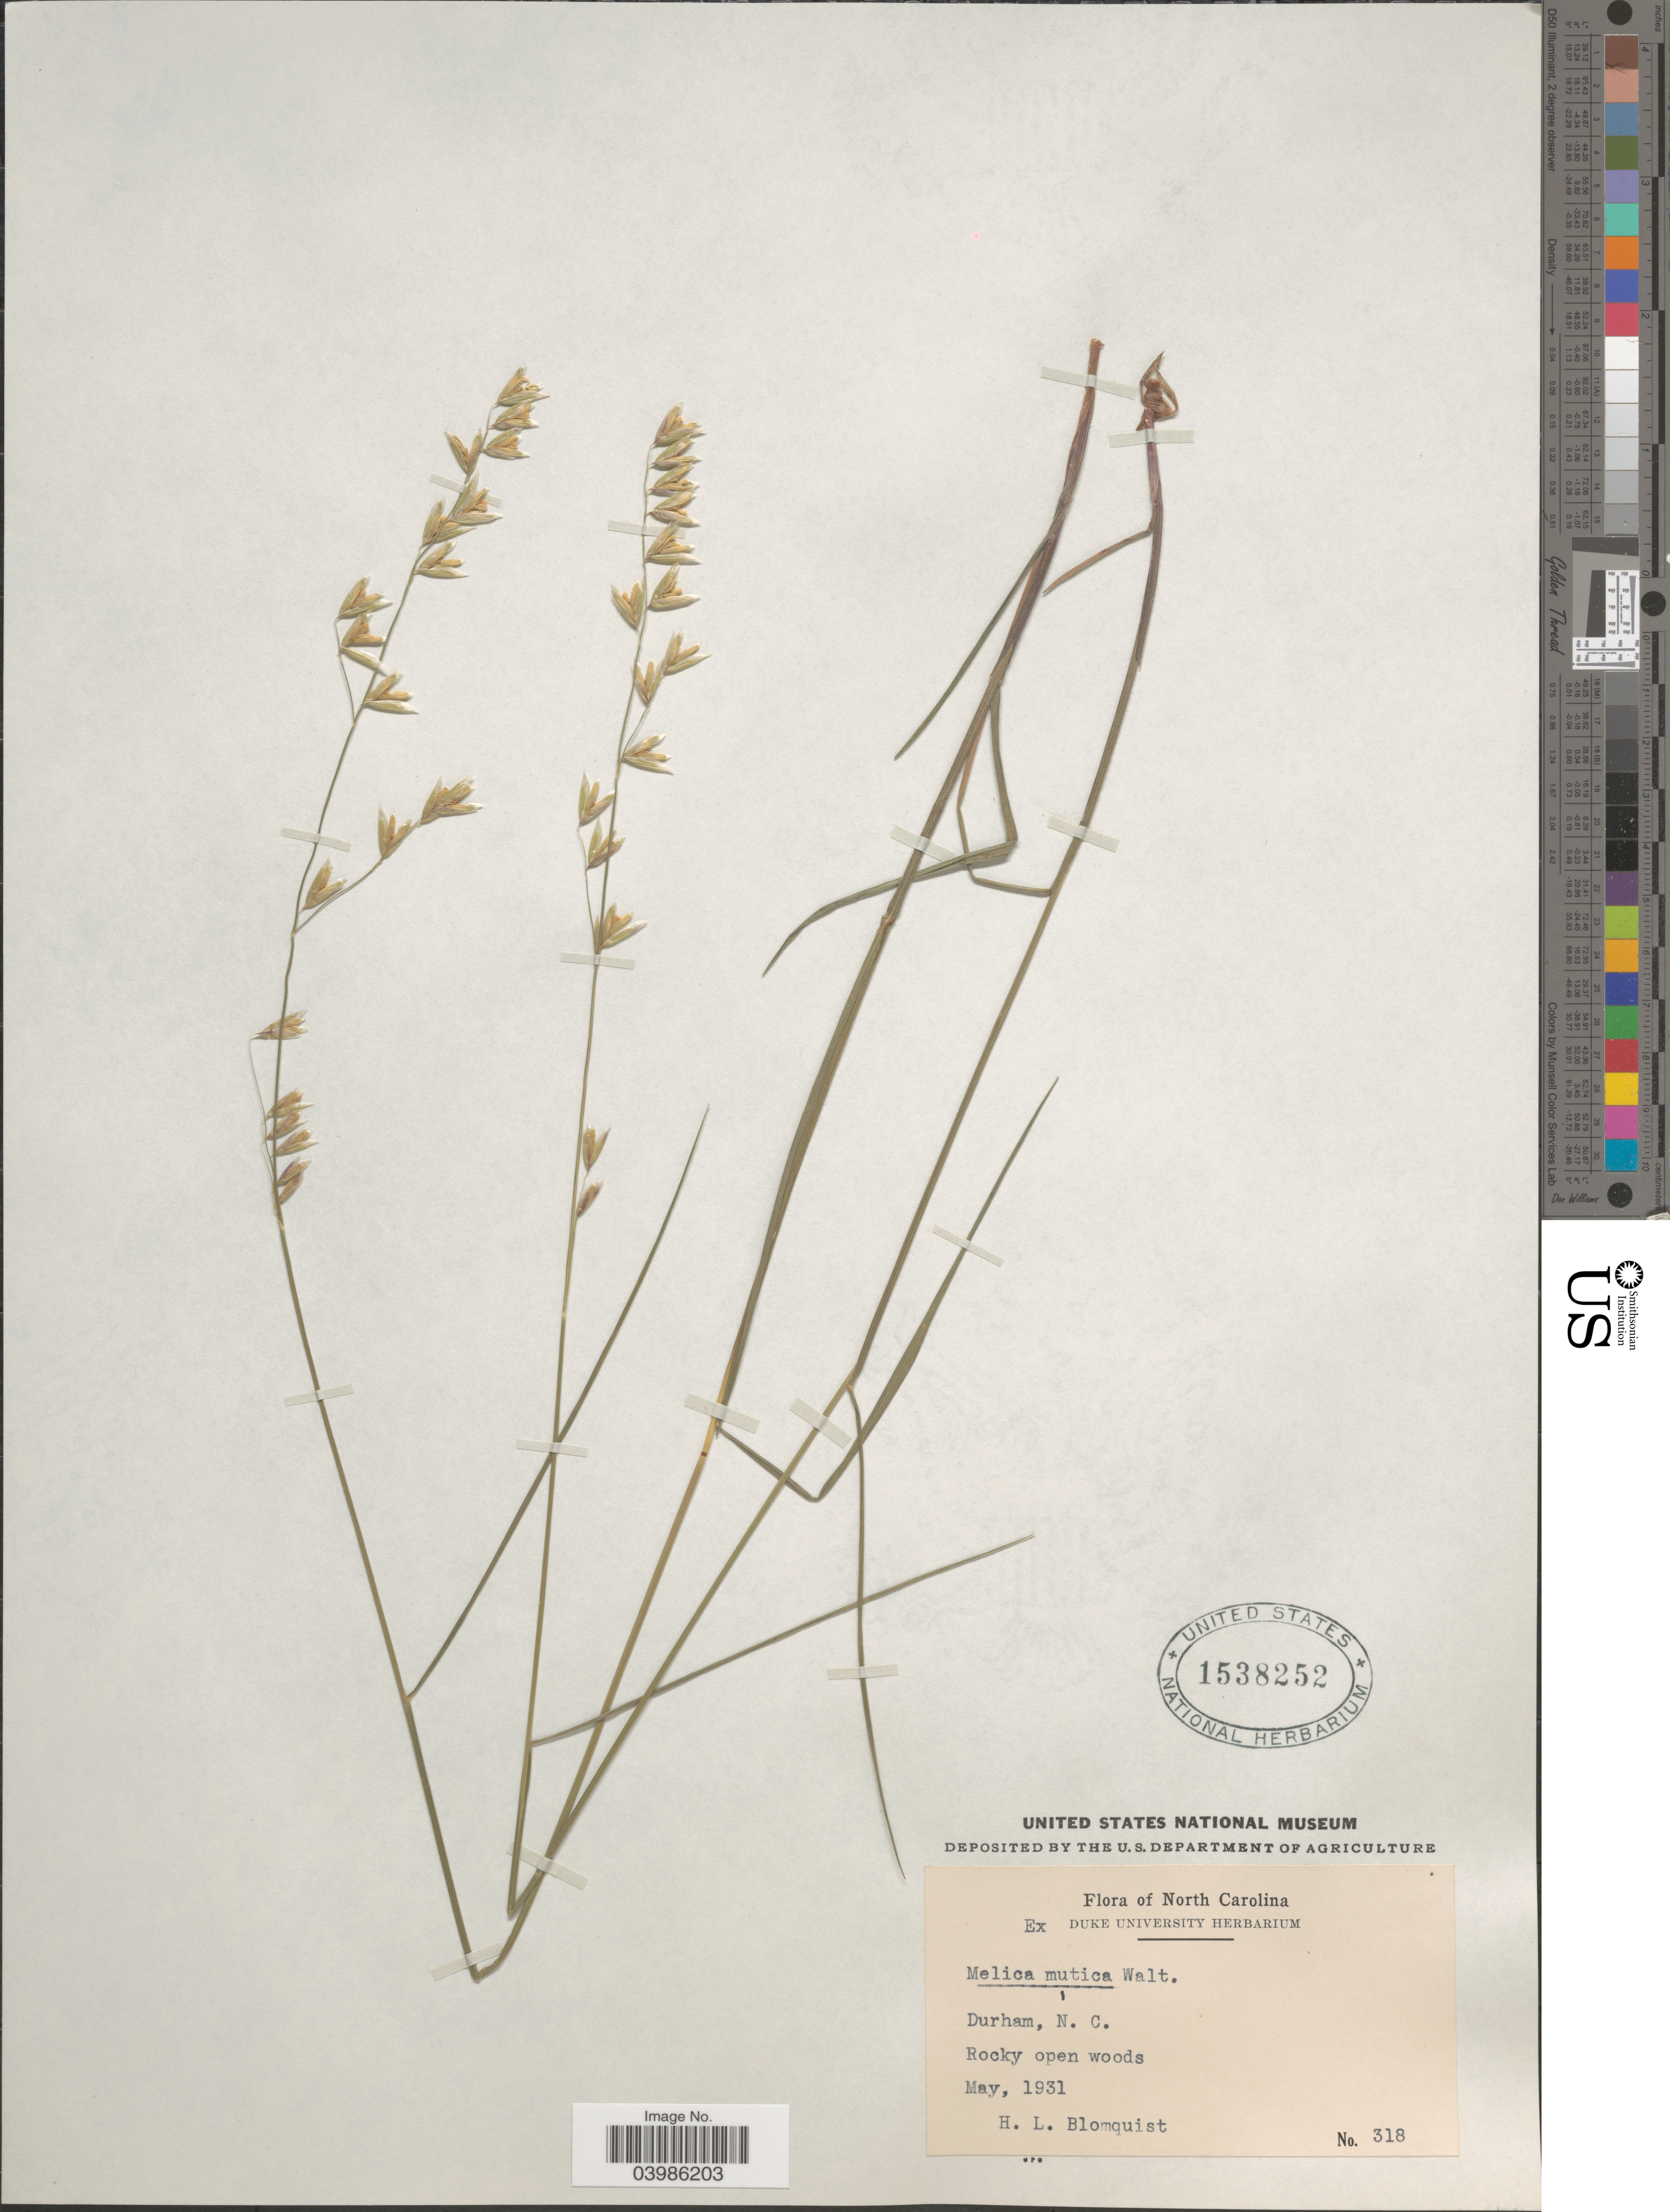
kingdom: Plantae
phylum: Tracheophyta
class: Liliopsida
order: Poales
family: Poaceae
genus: Melica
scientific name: Melica mutica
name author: Walter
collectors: H. Blomquist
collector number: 318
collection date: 1931-05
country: United States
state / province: North Carolina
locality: Durham.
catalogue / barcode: US 1538252